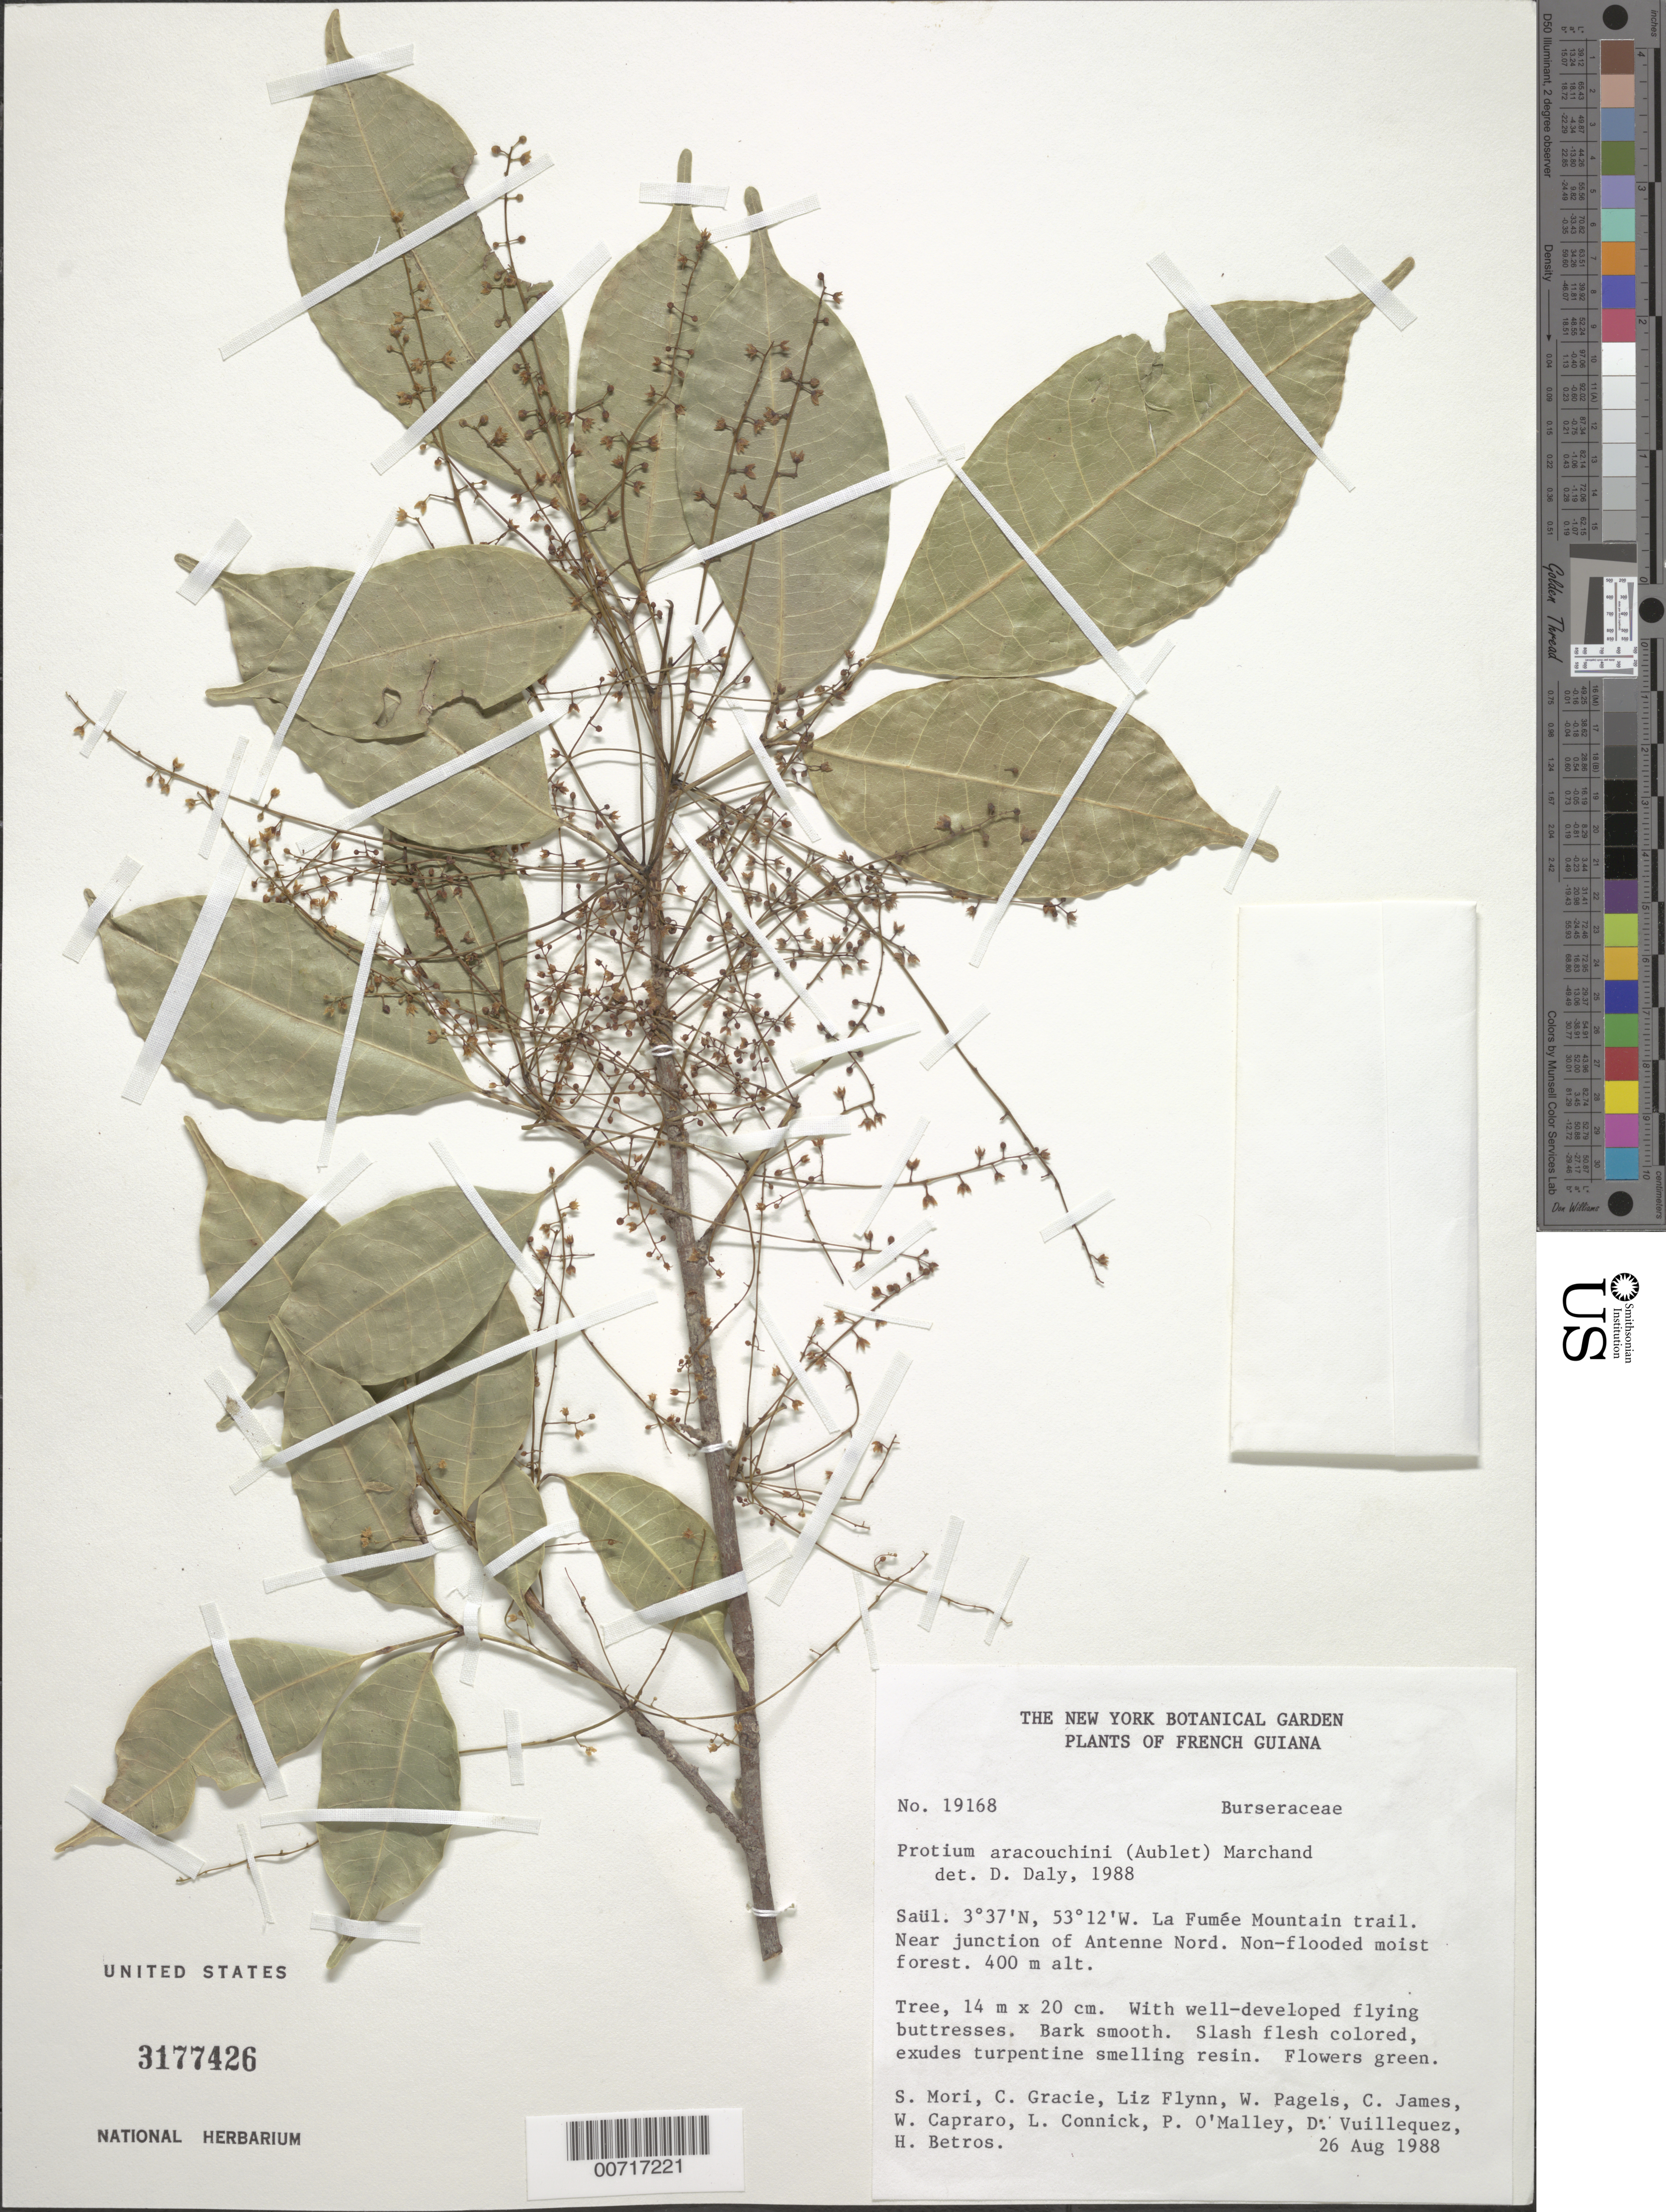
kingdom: Plantae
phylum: Tracheophyta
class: Magnoliopsida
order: Sapindales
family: Burseraceae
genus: Protium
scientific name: Protium aracouchini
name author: (Aubl.) Marchand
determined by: Daly, D. C.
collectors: S. Mori, C. A. Gracie, L. Flynn, W. Pagels, C. James, W. Capraro & L. Connick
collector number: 19168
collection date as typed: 26-Aug-88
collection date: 1988-08-26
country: French Guiana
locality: Saül, La Fumée Mountain Trail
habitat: Non-flooded moist forest.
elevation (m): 400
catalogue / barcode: US 3177426